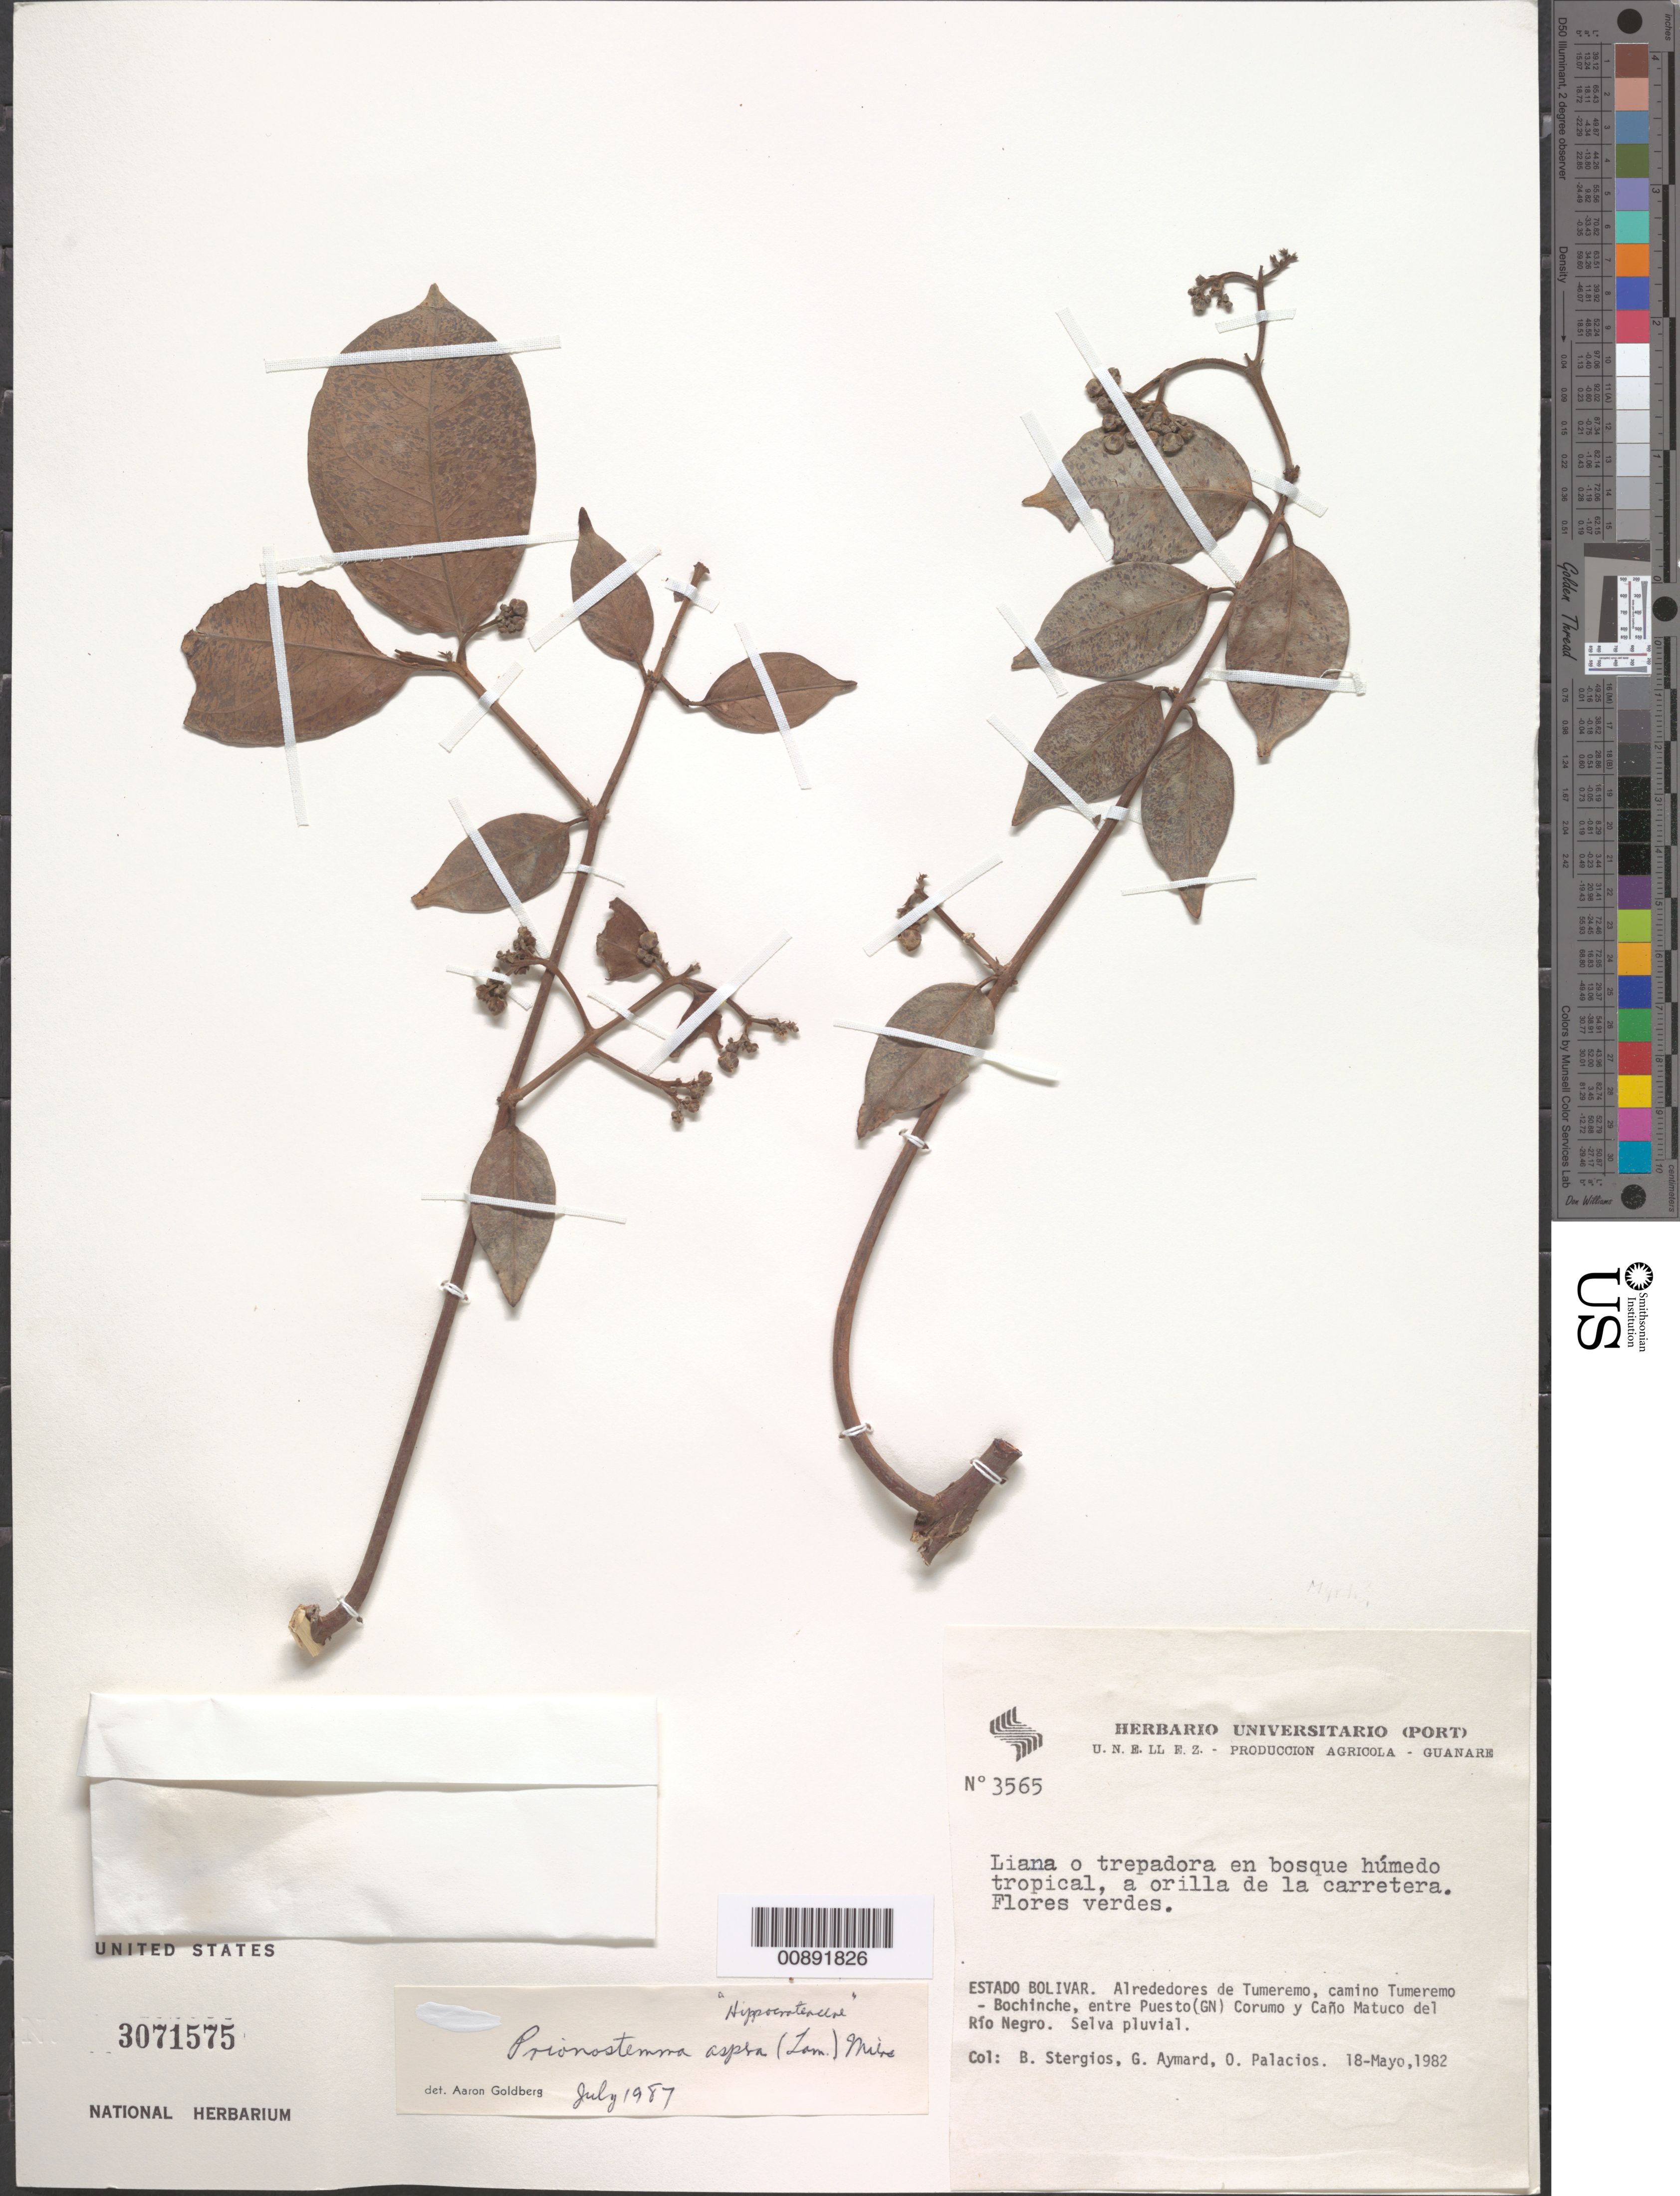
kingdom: Plantae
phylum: Tracheophyta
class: Magnoliopsida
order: Celastrales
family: Celastraceae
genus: Prionostemma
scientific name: Prionostemma aspera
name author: (Lam.) Miers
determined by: Goldberg, Aaron, (US), NMNH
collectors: B. G. Stergios, G. A. Aymard & O. Palacios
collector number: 3565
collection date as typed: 18-May-82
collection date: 1982-05-18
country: Venezuela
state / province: Bolívar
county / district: Sifontes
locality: Tumeremo, camino Tumeremo - Bochinche, entre Puesto (GN) Corumo and Caño Matuco del Rio Negro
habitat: Selva pluJunal; en bosque humedo tropical, a orilla de la carretera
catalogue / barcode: US 3071575